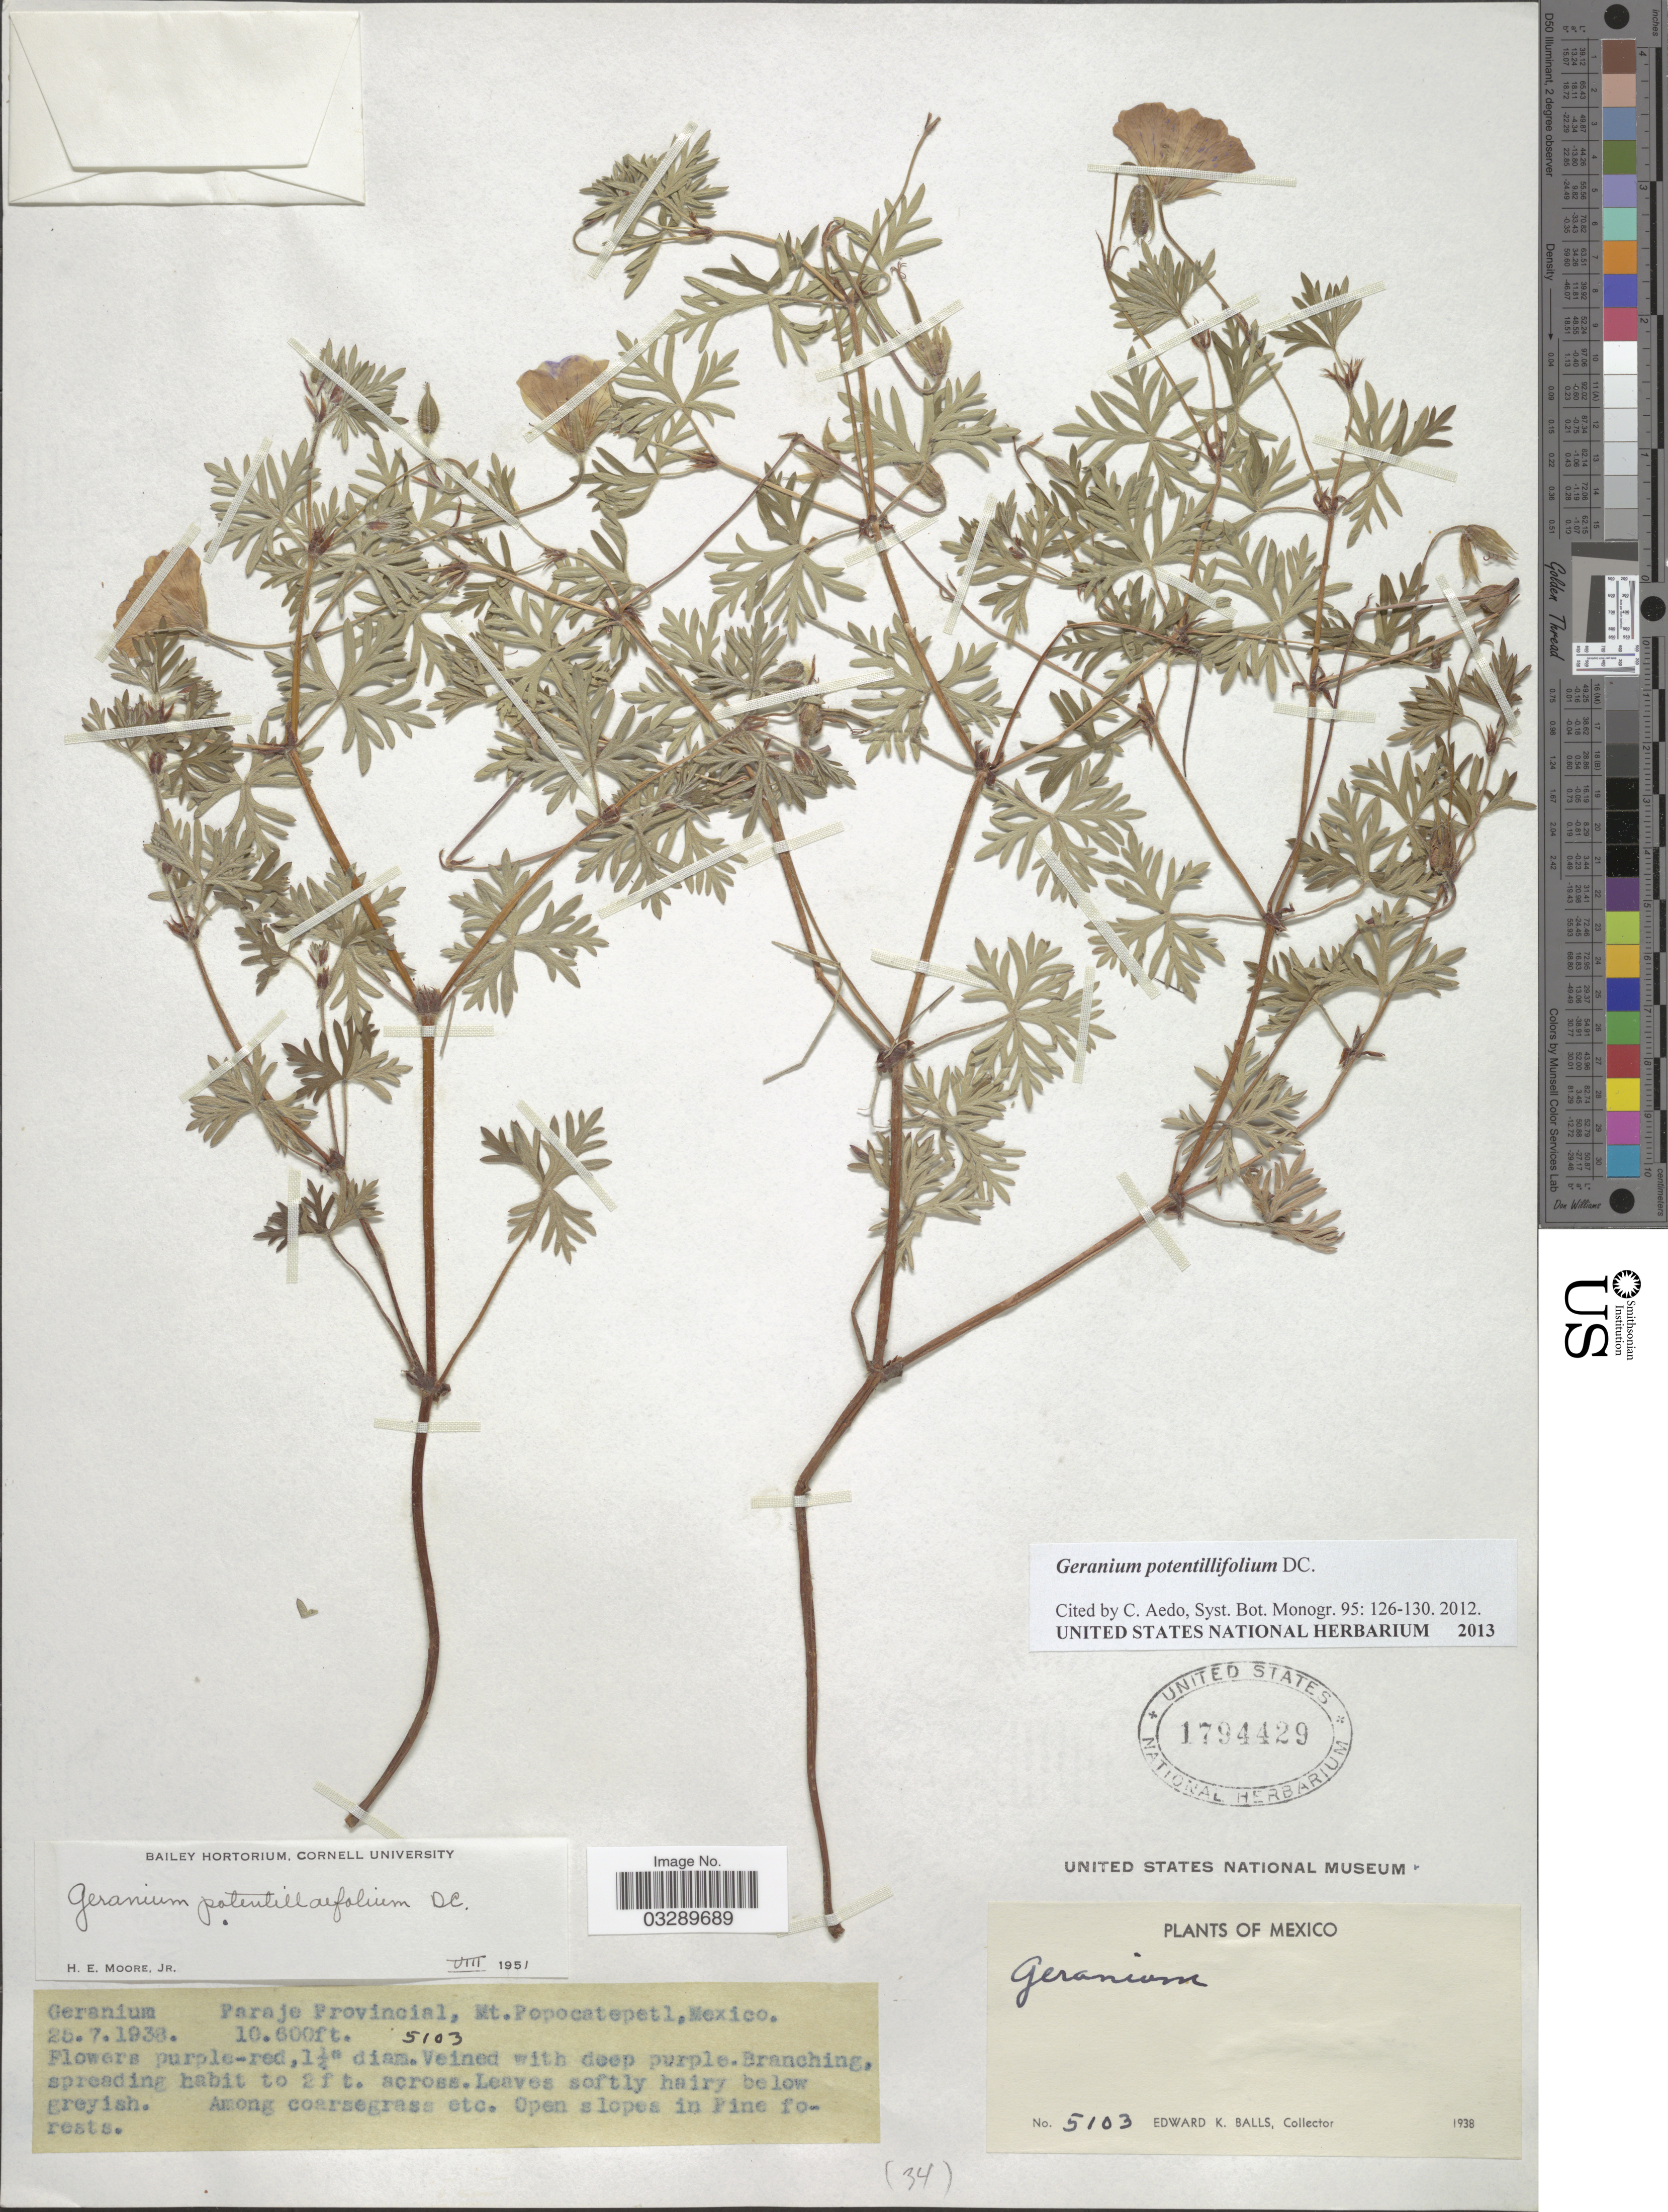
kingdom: Plantae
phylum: Tracheophyta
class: Magnoliopsida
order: Geraniales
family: Geraniaceae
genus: Geranium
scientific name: Geranium pontentillifolium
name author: DC.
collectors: E. K. Balls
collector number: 5103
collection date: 1938-07-25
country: Mexico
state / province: México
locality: Paraje Provincial, Mt. Popocatepetl.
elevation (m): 3231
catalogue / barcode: US 1794429